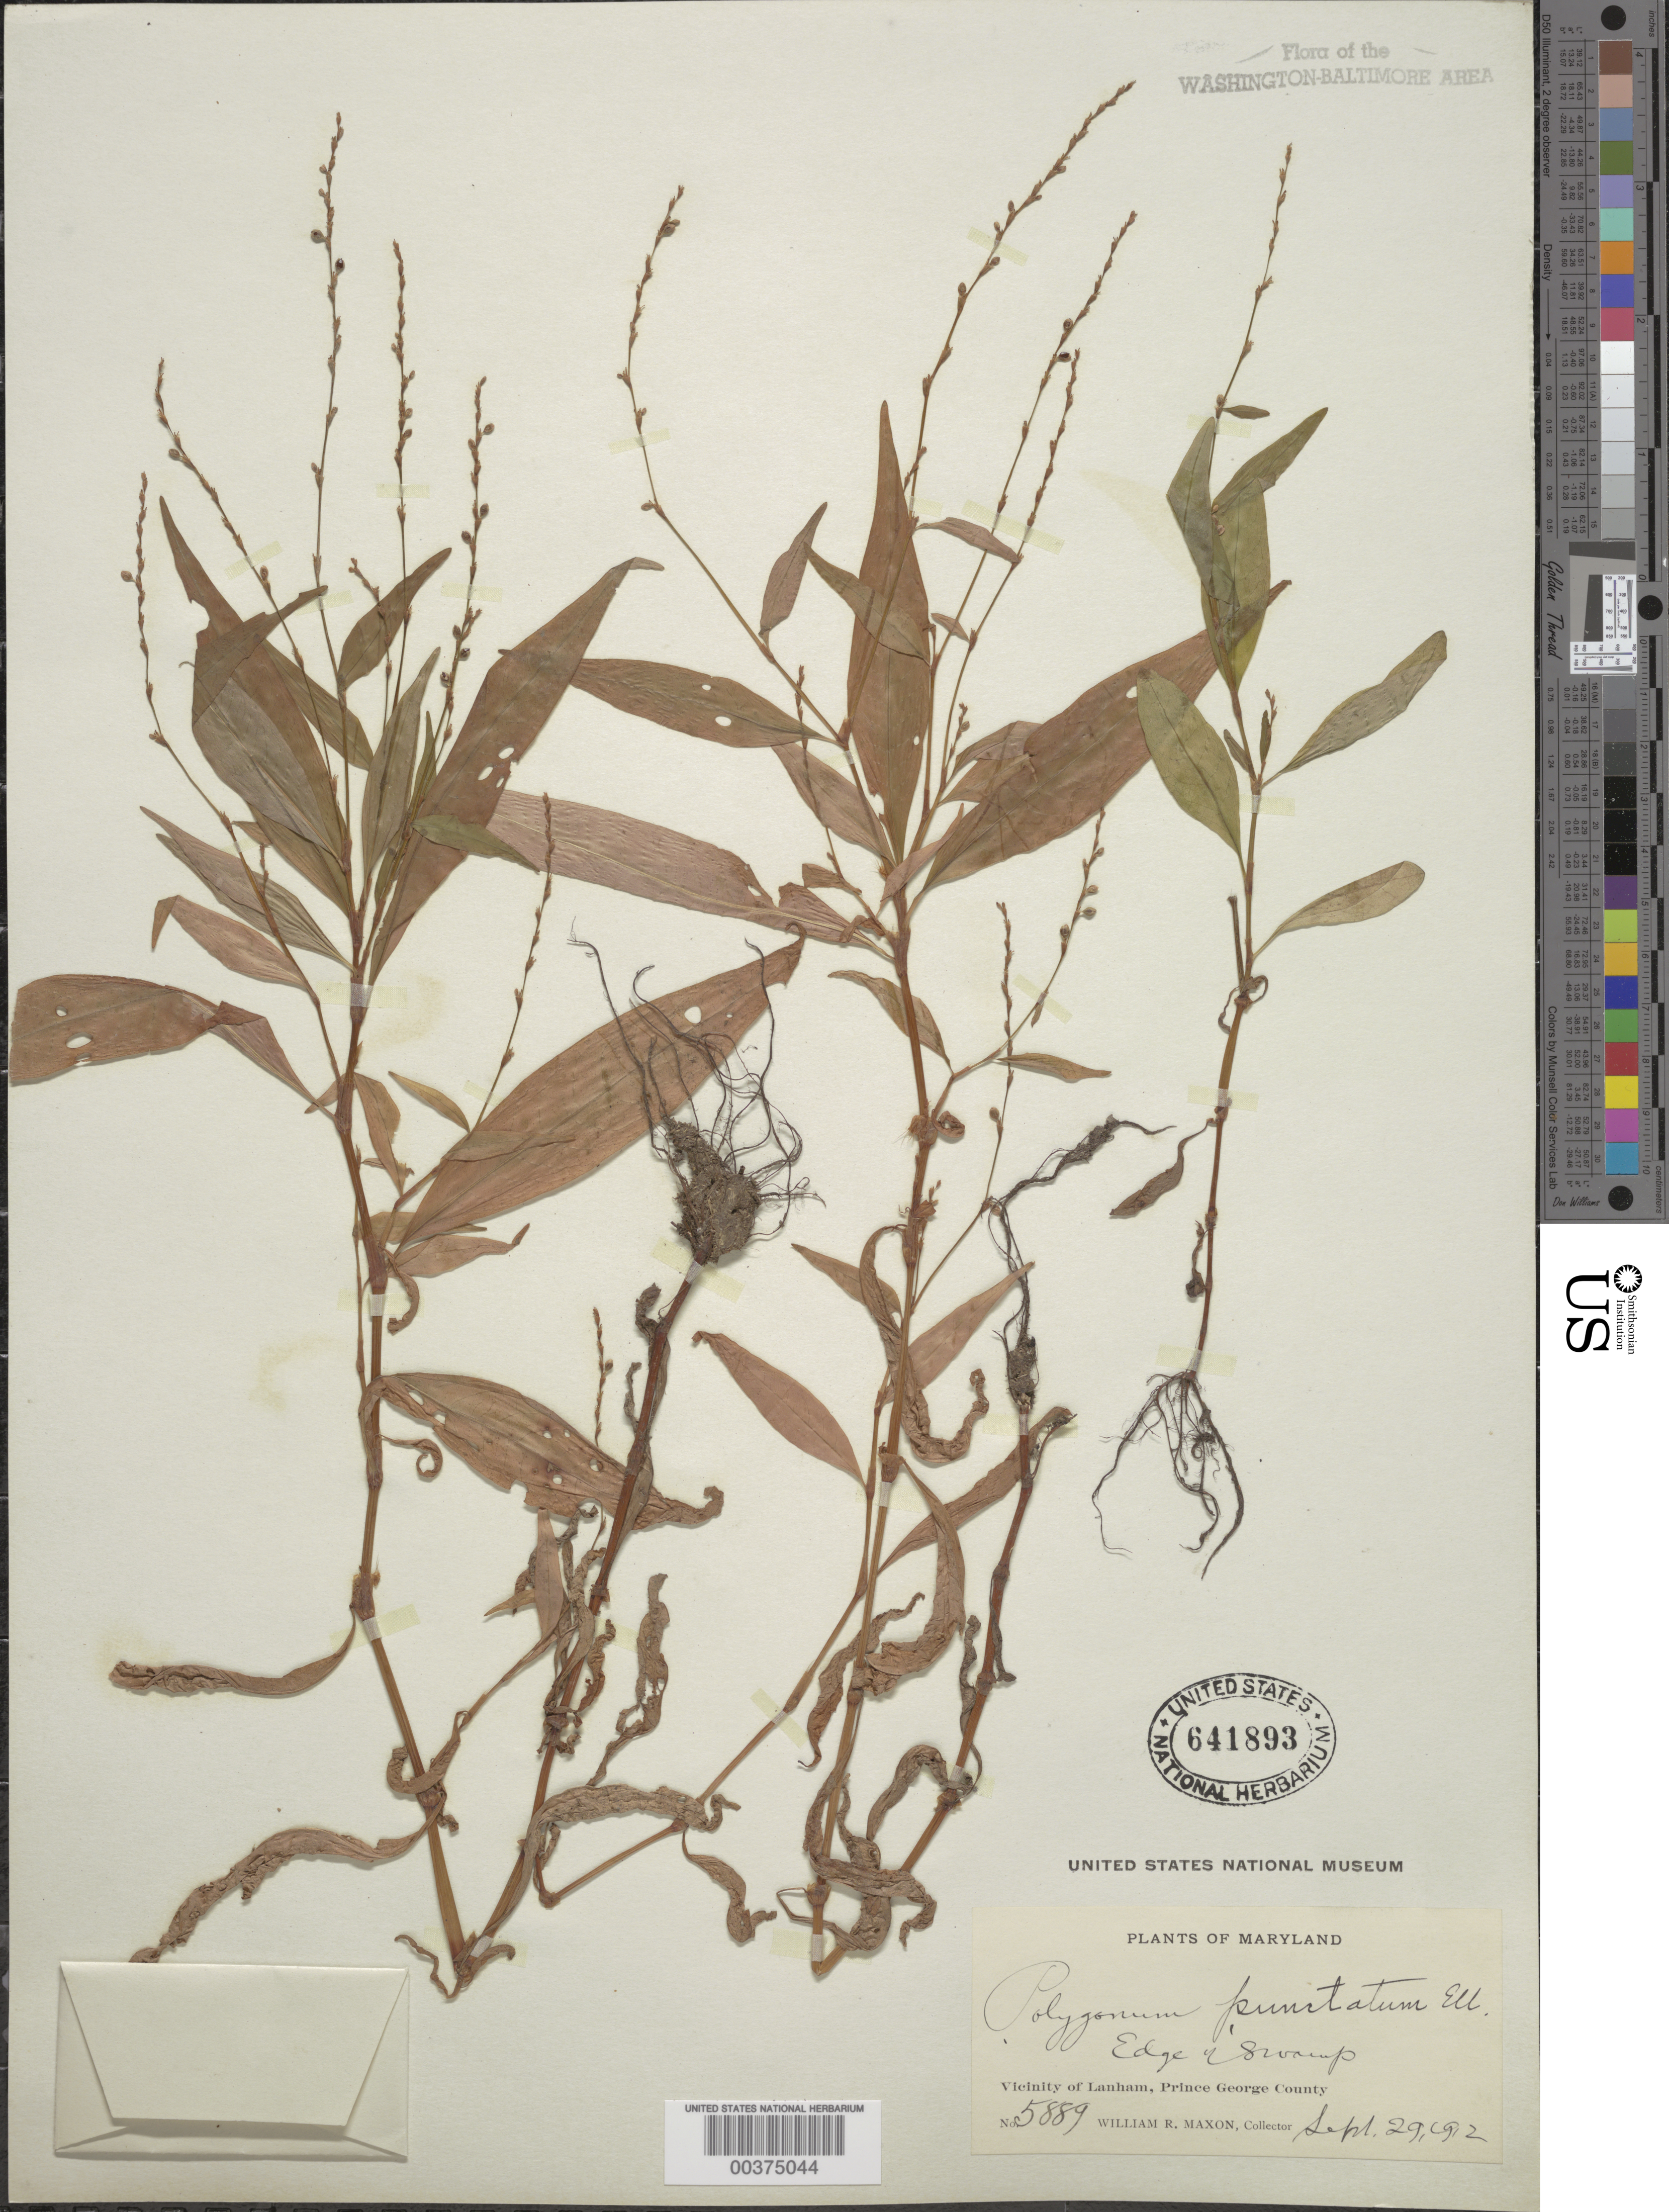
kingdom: Plantae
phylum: Tracheophyta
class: Magnoliopsida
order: Caryophyllales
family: Polygonaceae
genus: Persicaria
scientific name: Persicaria punctata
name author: (Elliott) Small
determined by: Atha, D. E.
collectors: W. R. Maxon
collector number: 5889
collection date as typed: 29 Sep 1912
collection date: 1912-09-29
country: United States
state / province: Maryland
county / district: Prince George's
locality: Lanham vicinity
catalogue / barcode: US 641893